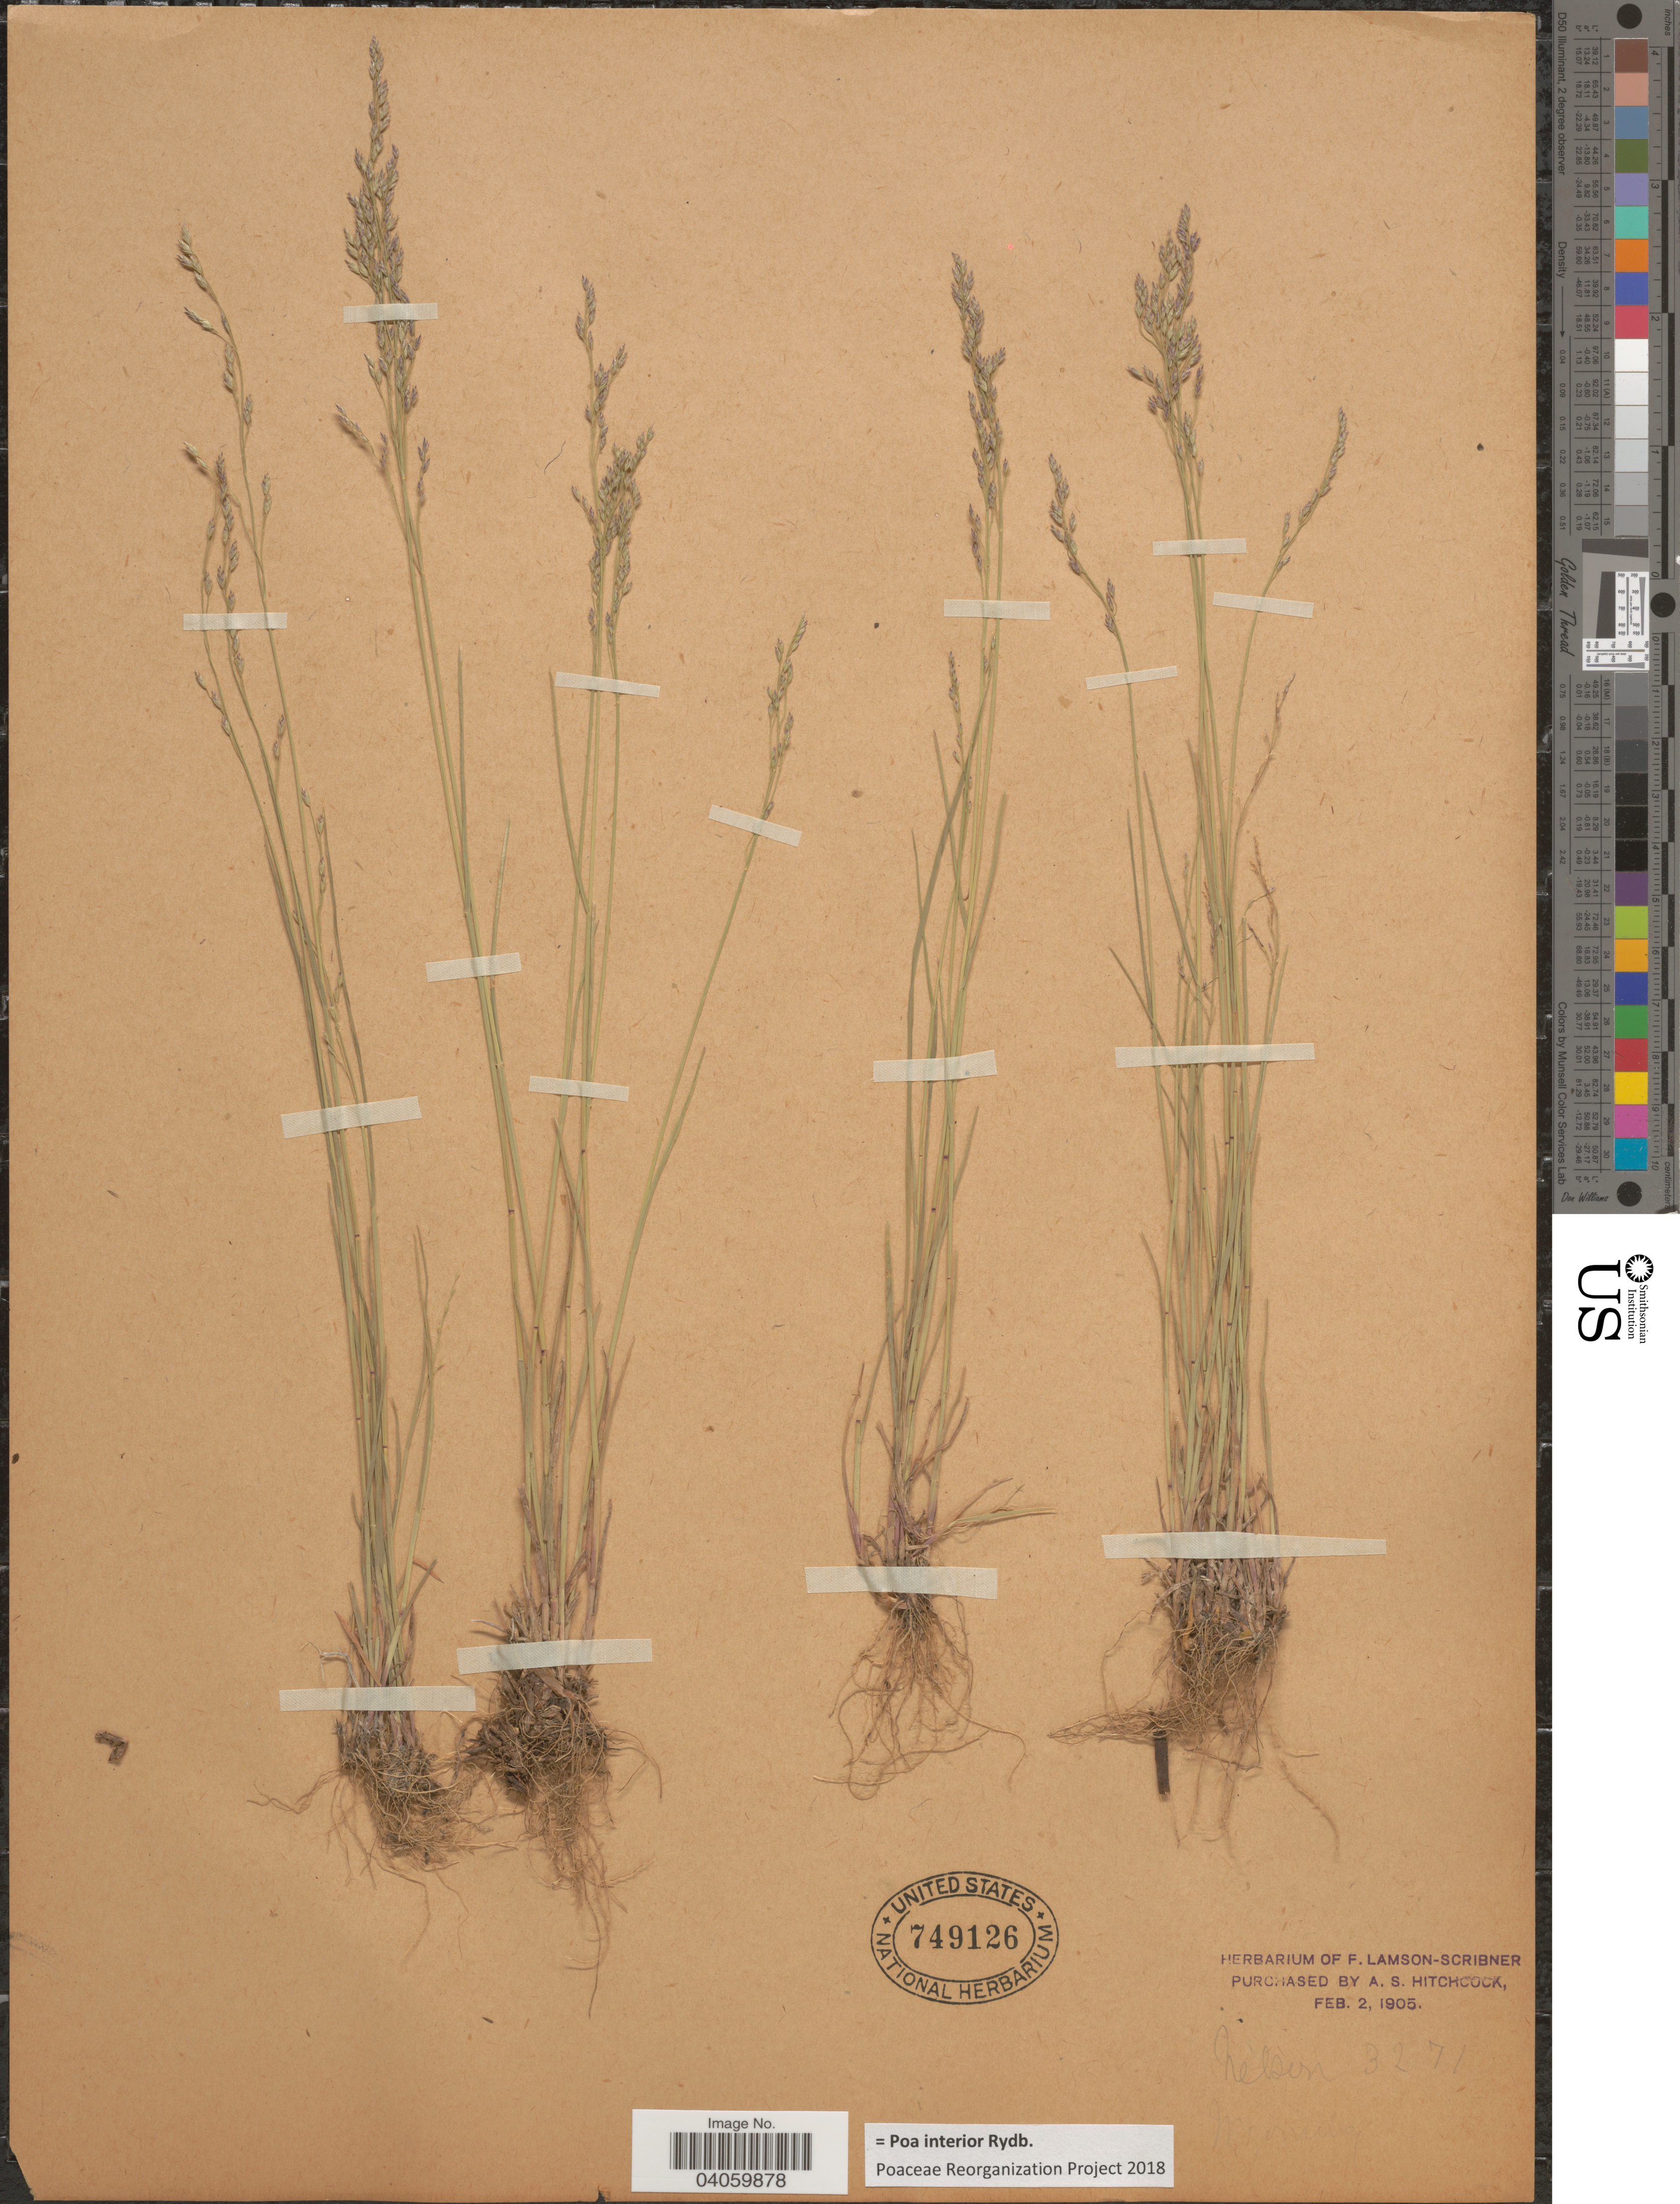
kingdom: Plantae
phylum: Tracheophyta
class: Liliopsida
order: Poales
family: Poaceae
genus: Poa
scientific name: Poa interior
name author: Rydb.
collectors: Nelson, --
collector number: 3271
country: United States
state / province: Wyoming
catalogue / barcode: US 749126